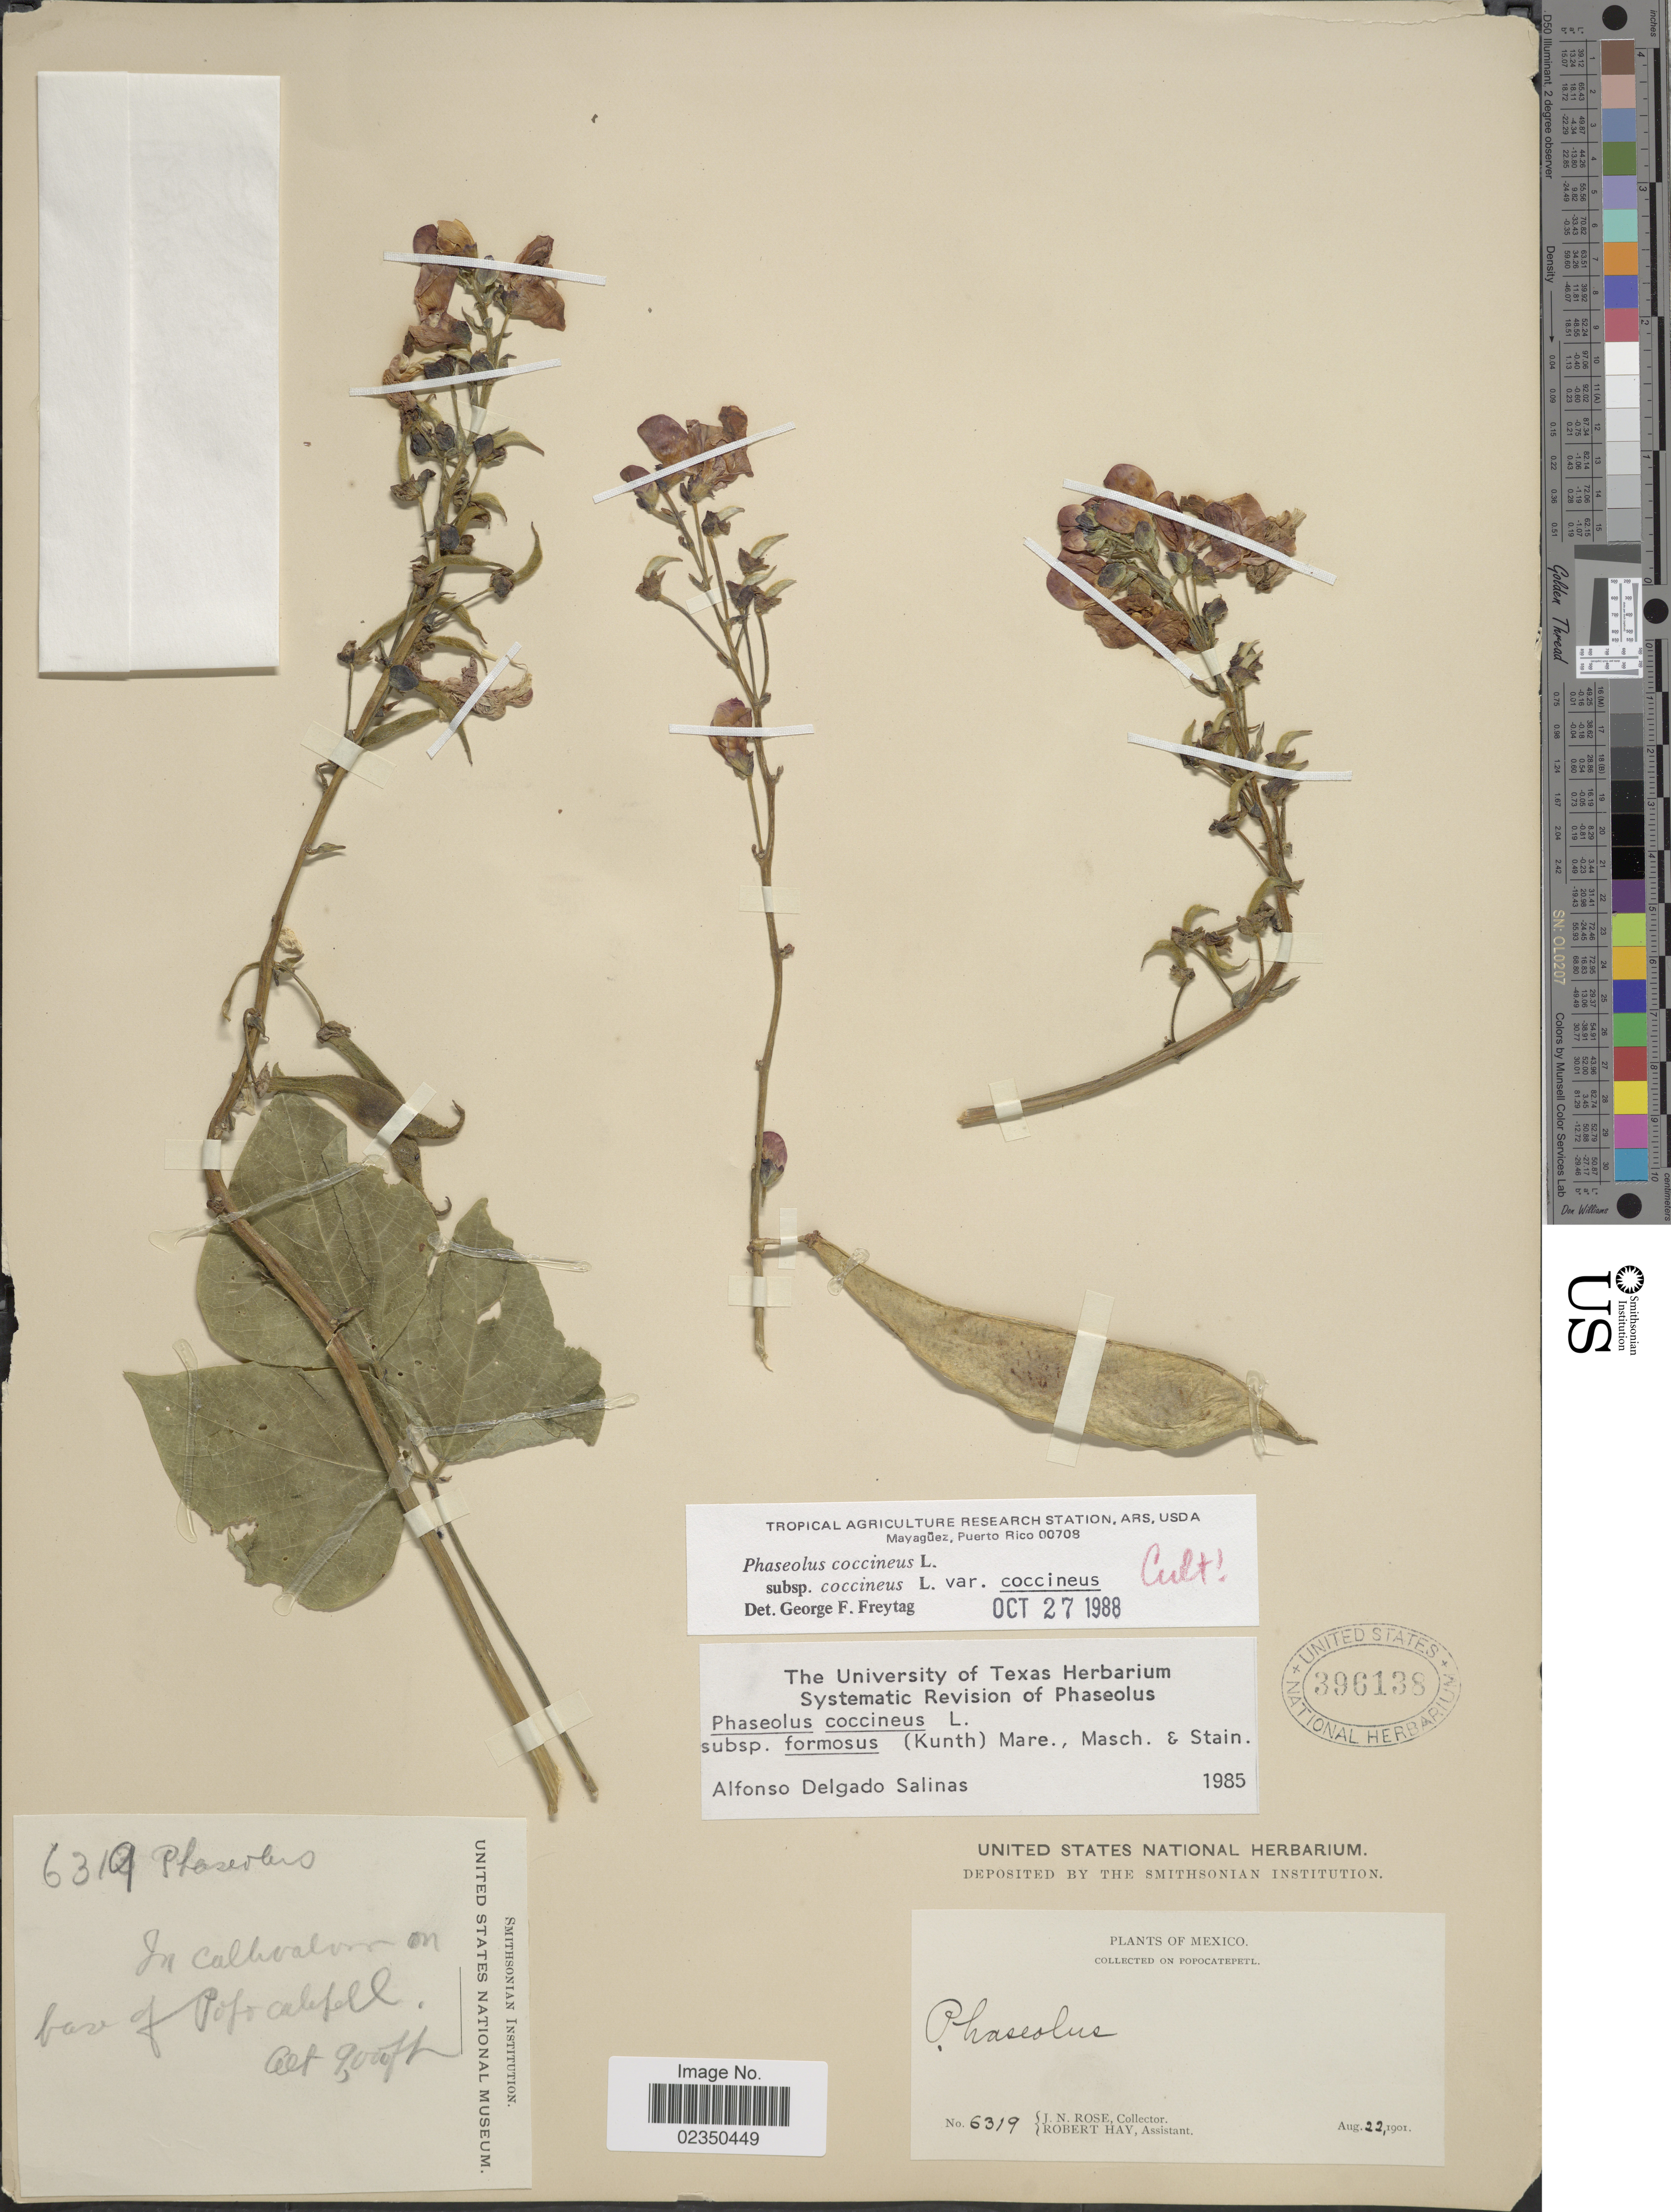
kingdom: Plantae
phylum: Tracheophyta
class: Magnoliopsida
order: Fabales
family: Fabaceae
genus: Phaseolus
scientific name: Phaseolus coccineus var. coccineus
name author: L.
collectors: J. N. Rose & R. Hay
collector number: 6319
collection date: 1901-08-22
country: Mexico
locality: On Popocatepetl, in calhvaloon [interpreted] on base of Popocatepetl.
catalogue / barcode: US 396138